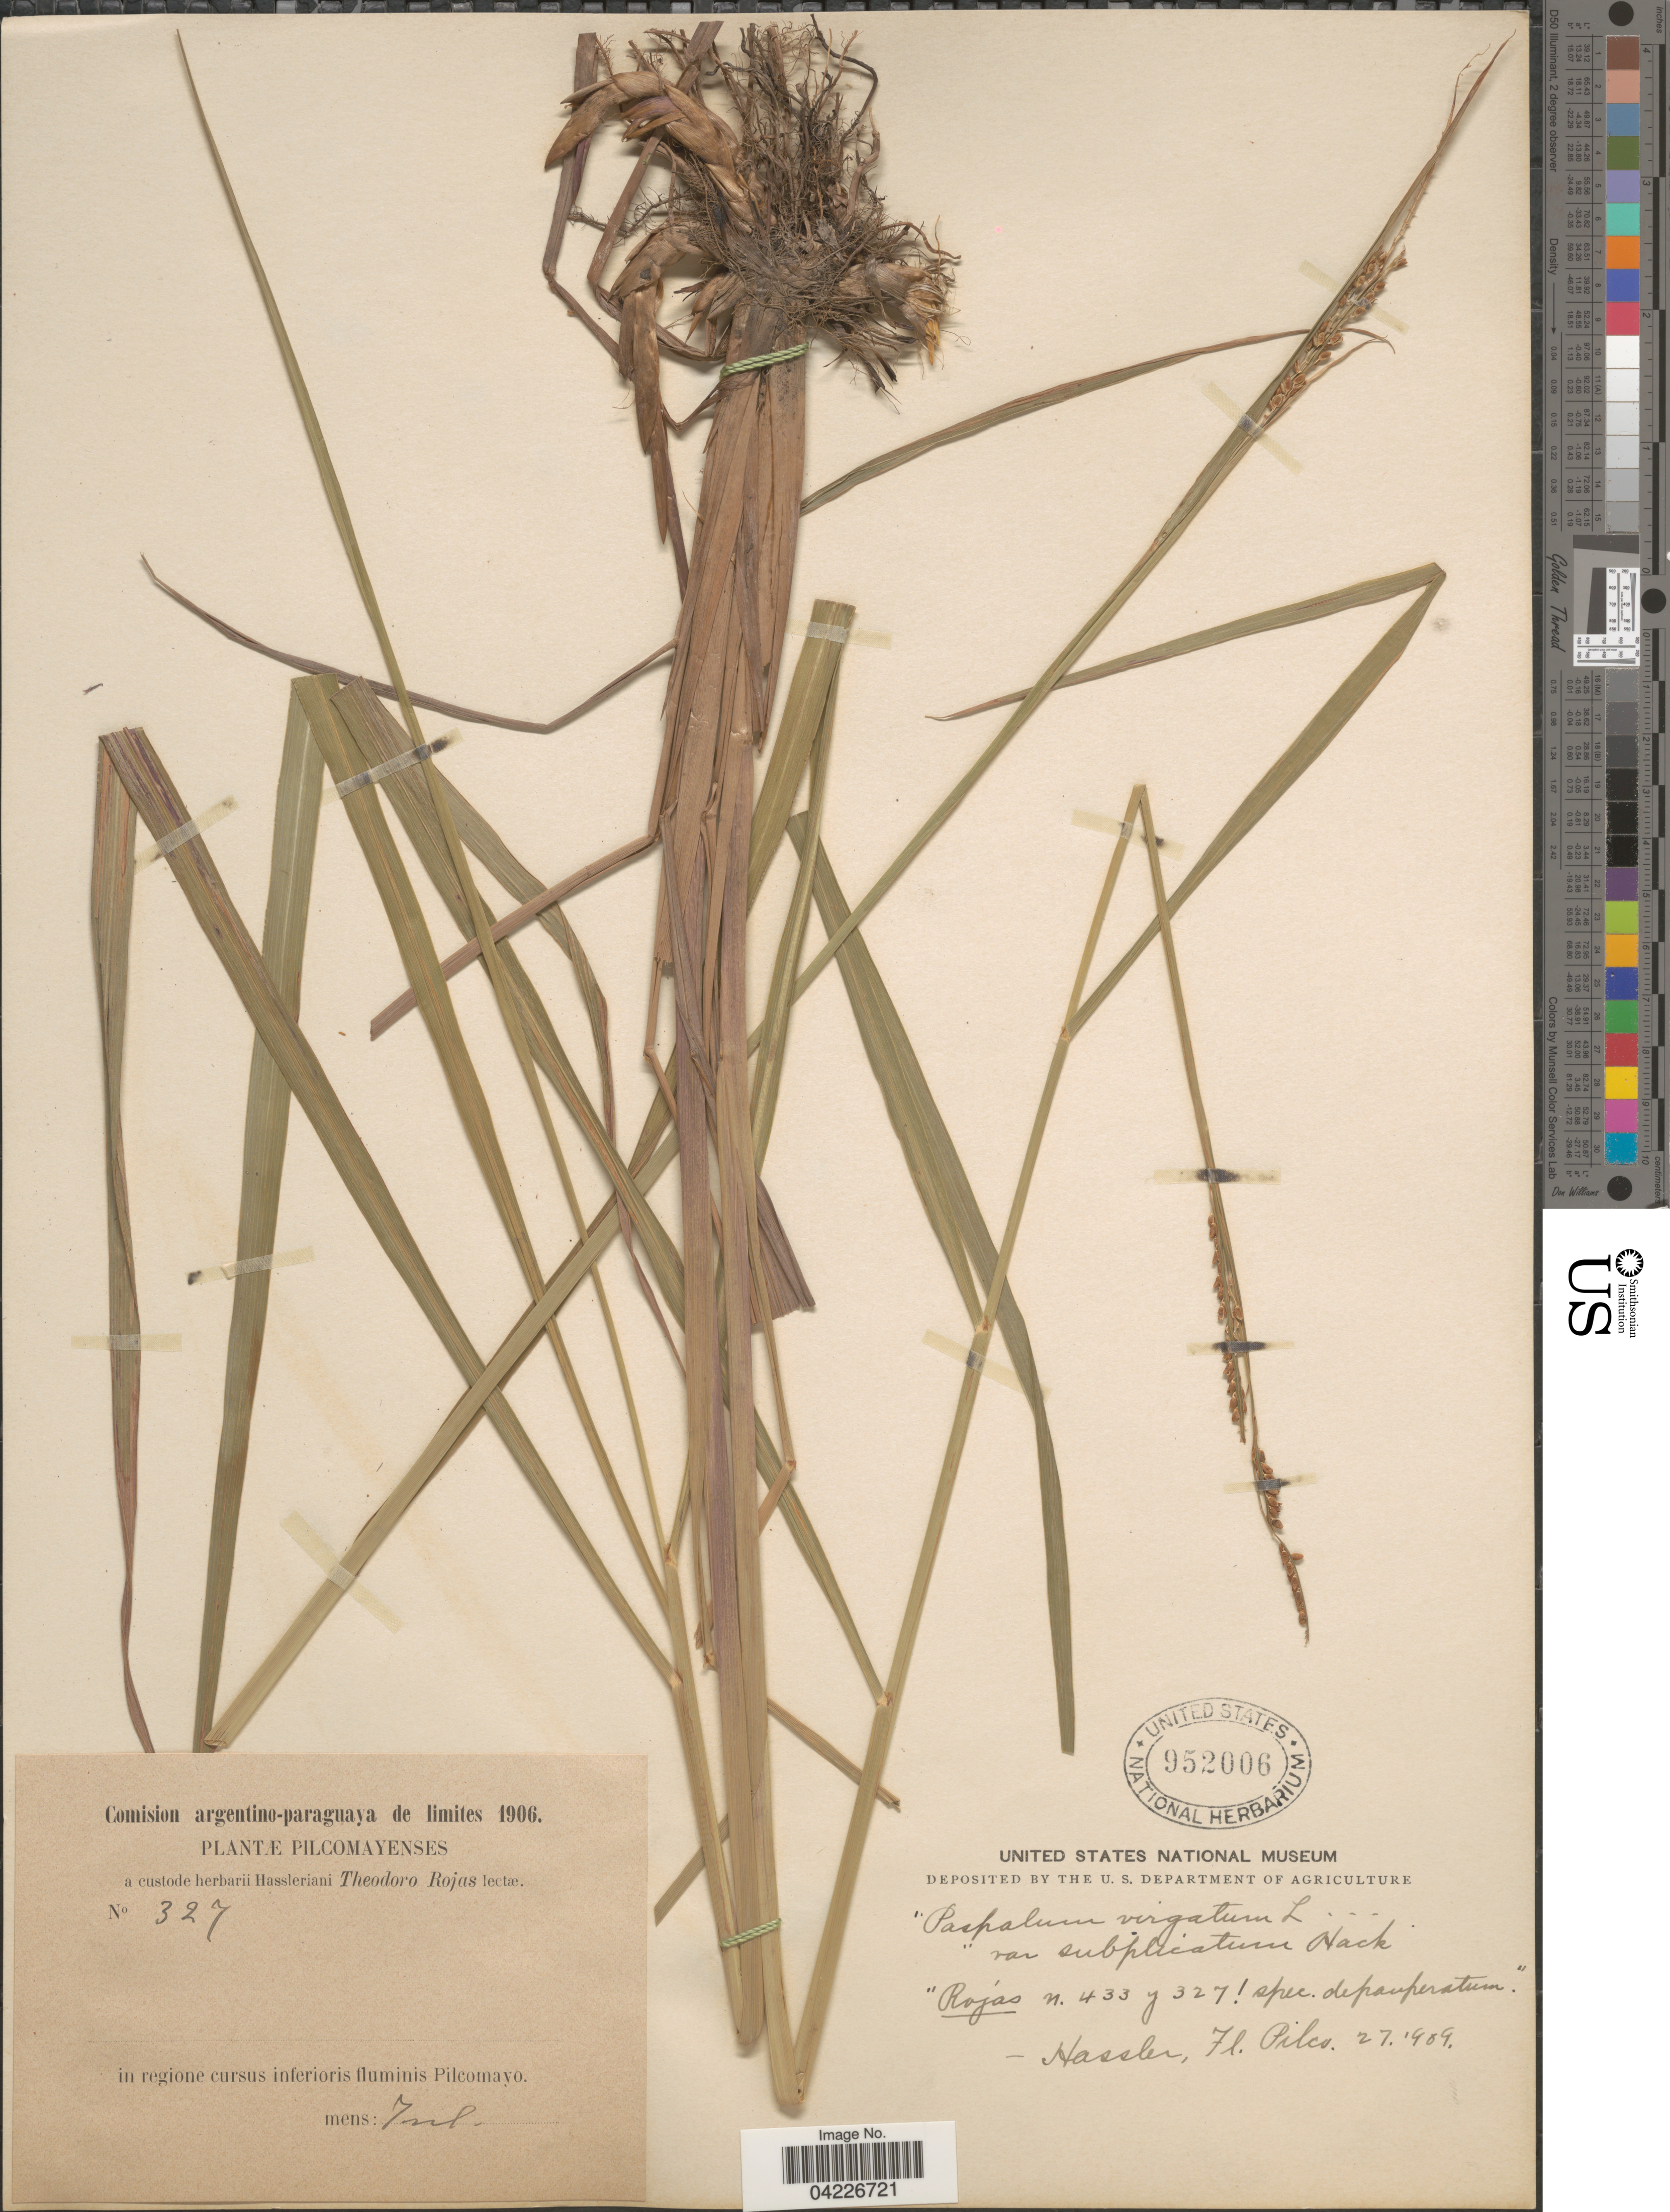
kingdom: Plantae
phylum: Tracheophyta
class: Liliopsida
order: Poales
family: Poaceae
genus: Paspalum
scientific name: Paspalum virgatum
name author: L.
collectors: Hassler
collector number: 327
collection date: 1909-07-02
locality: Rojas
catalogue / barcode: US 952006